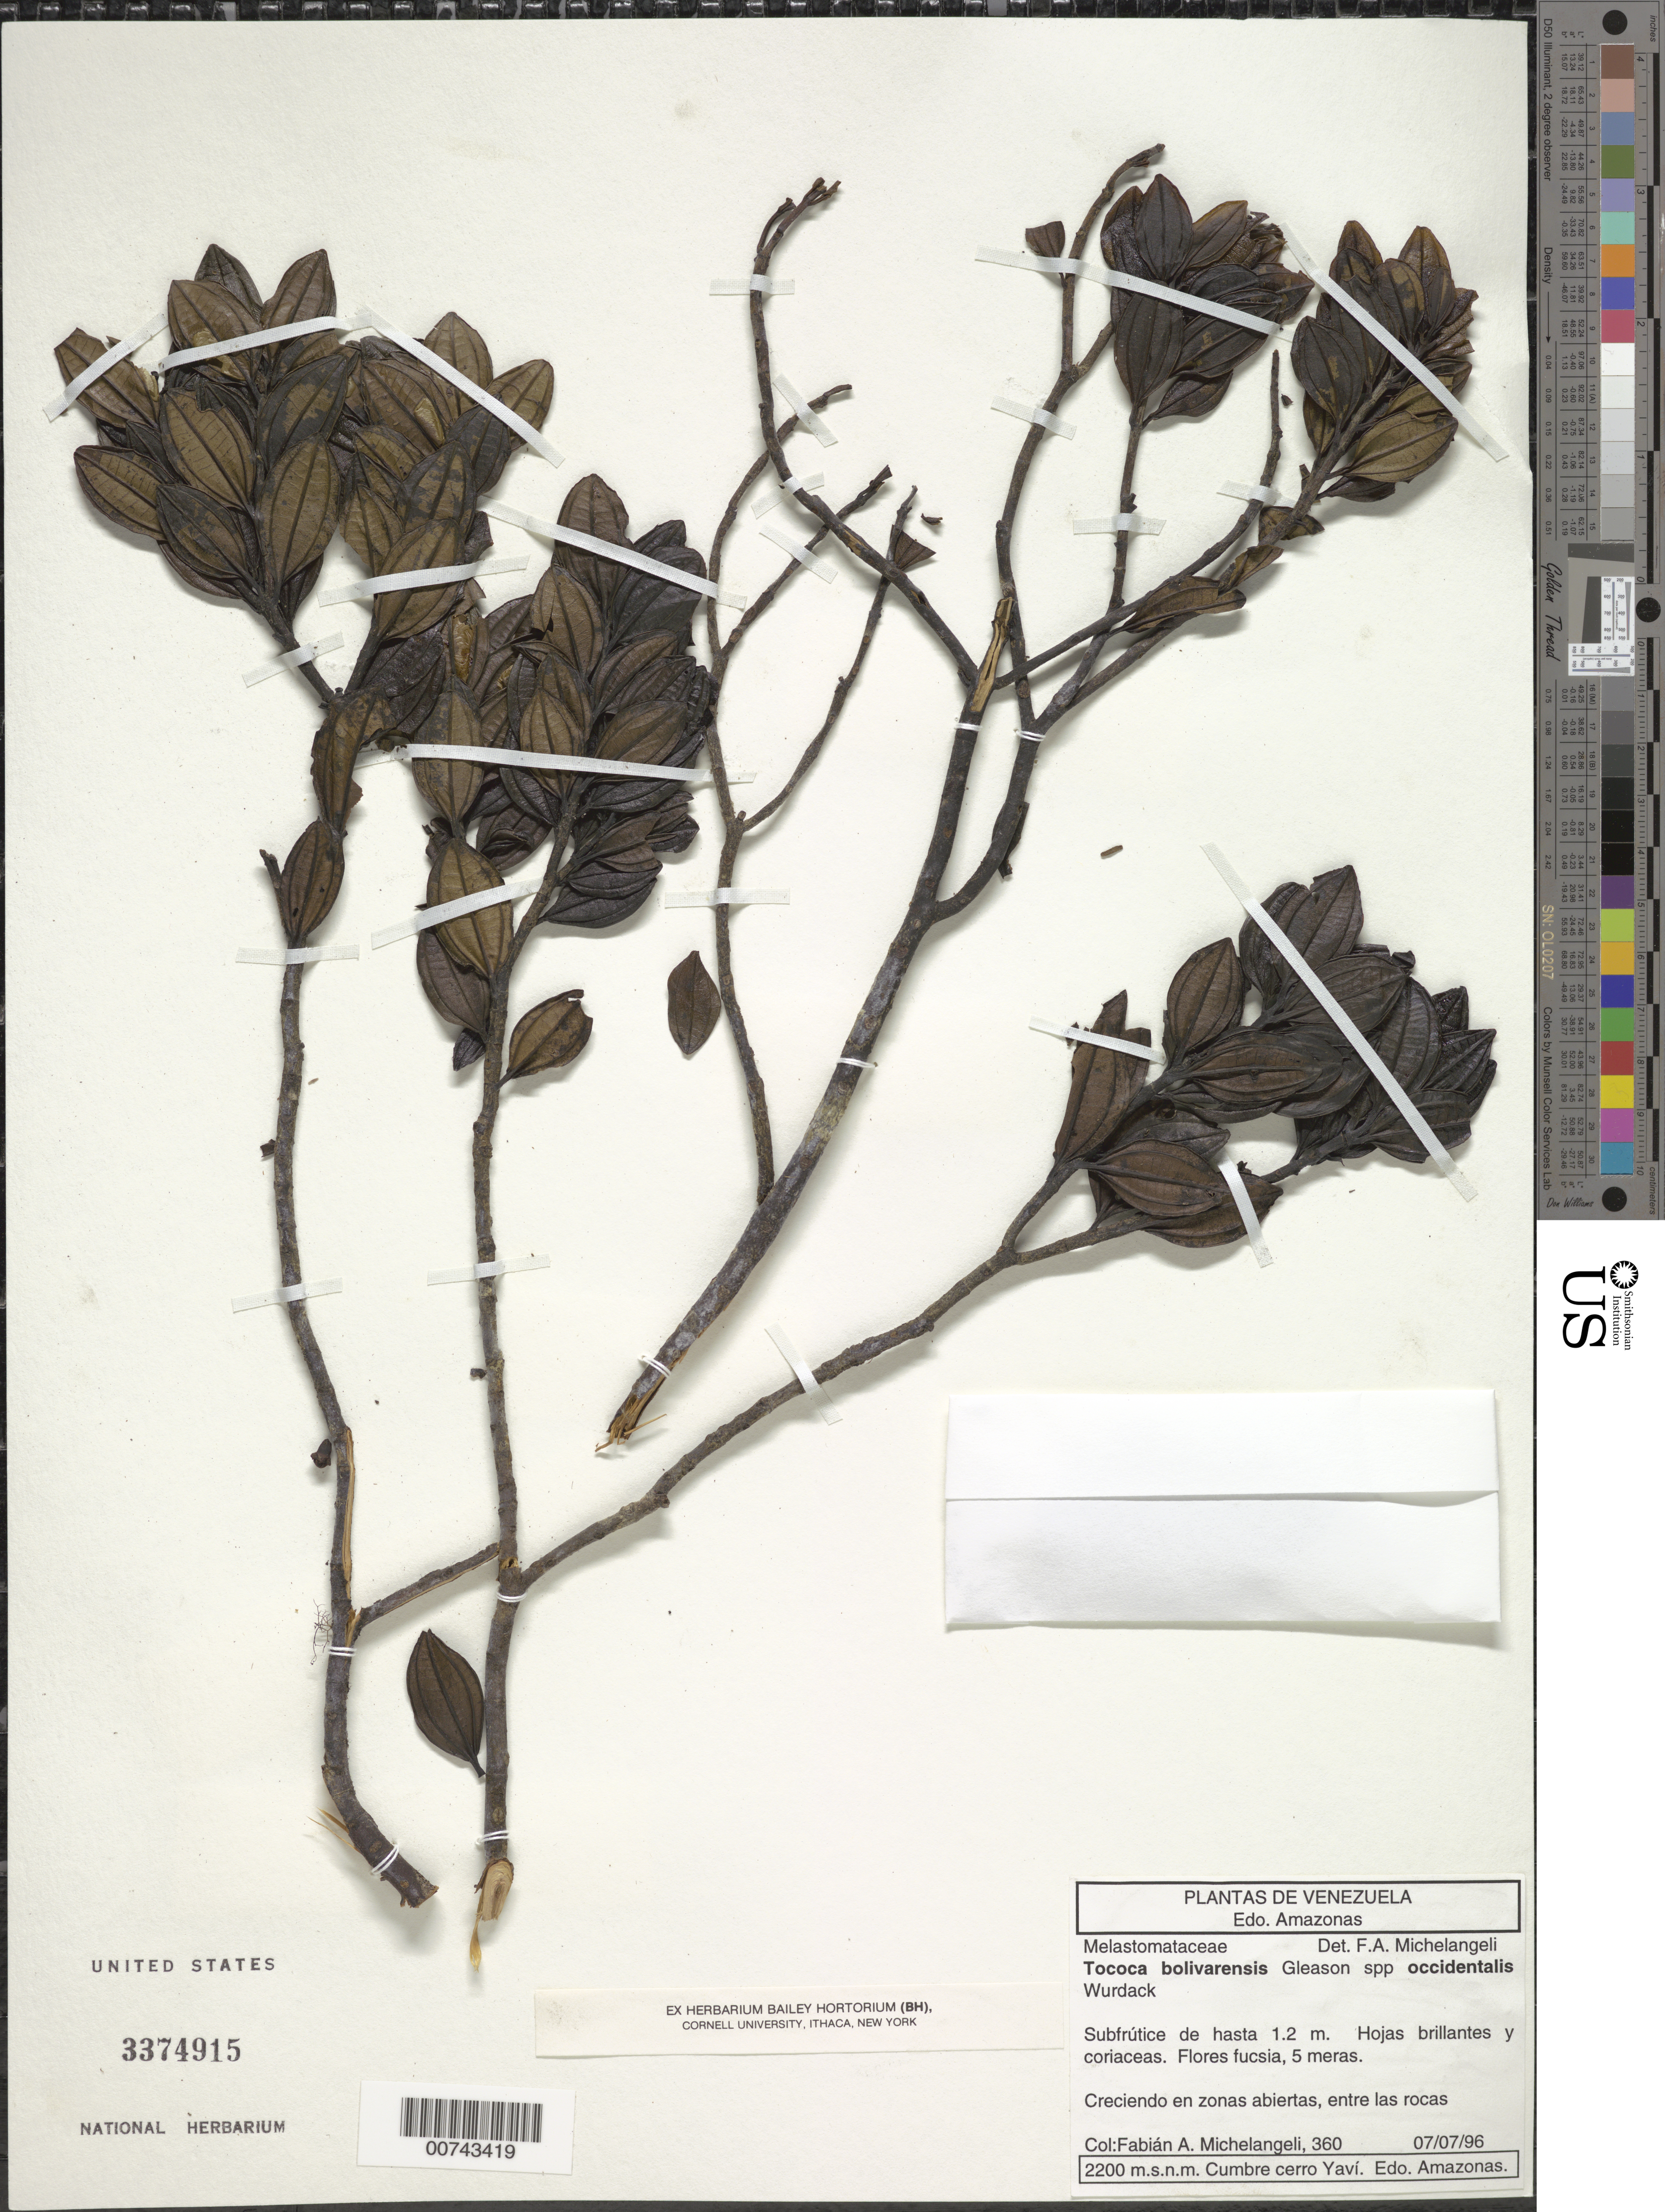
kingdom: Plantae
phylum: Tracheophyta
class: Magnoliopsida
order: Myrtales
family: Melastomataceae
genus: Tococa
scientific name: Tococa bolivarensis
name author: Gleason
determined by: Wurdack, John J., (US), US (UNITED STATES)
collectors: F. A. Michelangeli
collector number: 360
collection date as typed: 7-Jul-96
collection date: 1996-07-07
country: Venezuela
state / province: Amazonas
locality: Cumbre Cerro Yavi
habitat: Creciendo en zonas abiertas, entre la rocas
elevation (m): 2200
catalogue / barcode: US 3374915